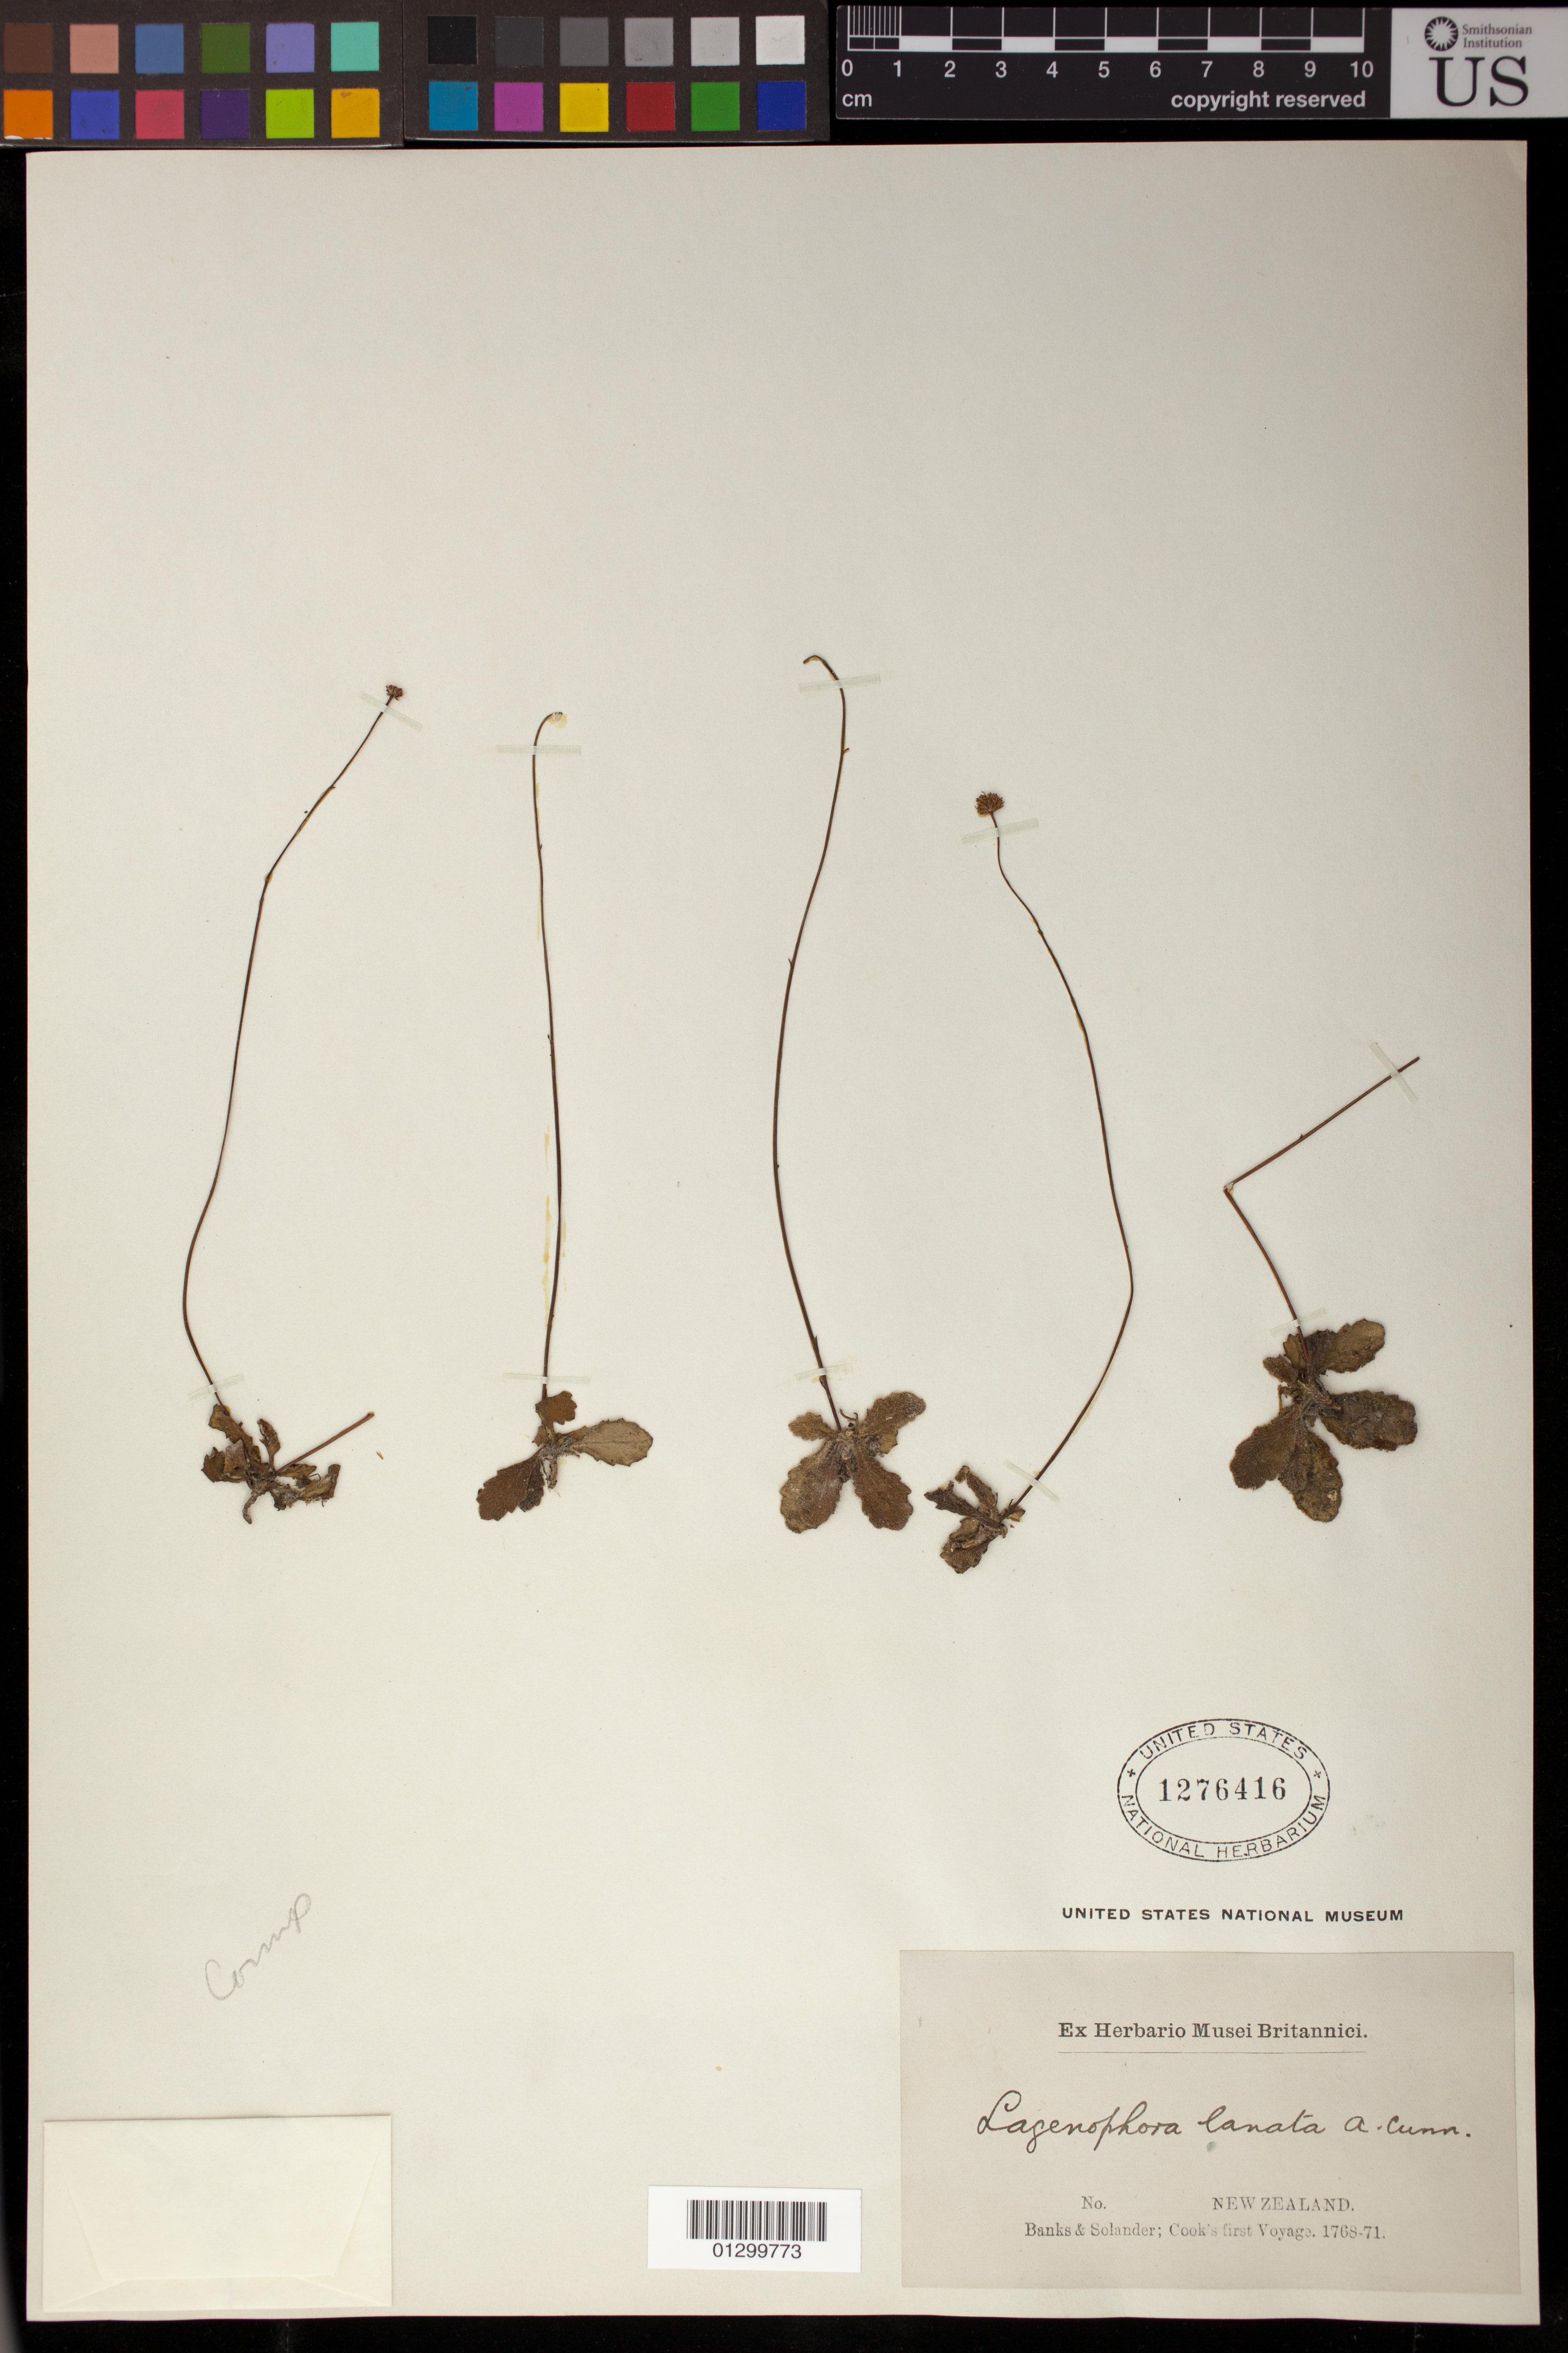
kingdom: Plantae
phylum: Tracheophyta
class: Magnoliopsida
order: Asterales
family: Asteraceae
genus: Lagenophora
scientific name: Lagenophora sublyrata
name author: (Cass.) A.R. Bean & Jian Wang ter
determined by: Wagner, W. L., (BOT), Smithsonian Institution - National Museum of Natural History (UNITED STATES)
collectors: J. Banks & D. C. Solander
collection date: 1768/1771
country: New Zealand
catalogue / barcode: US 1276416